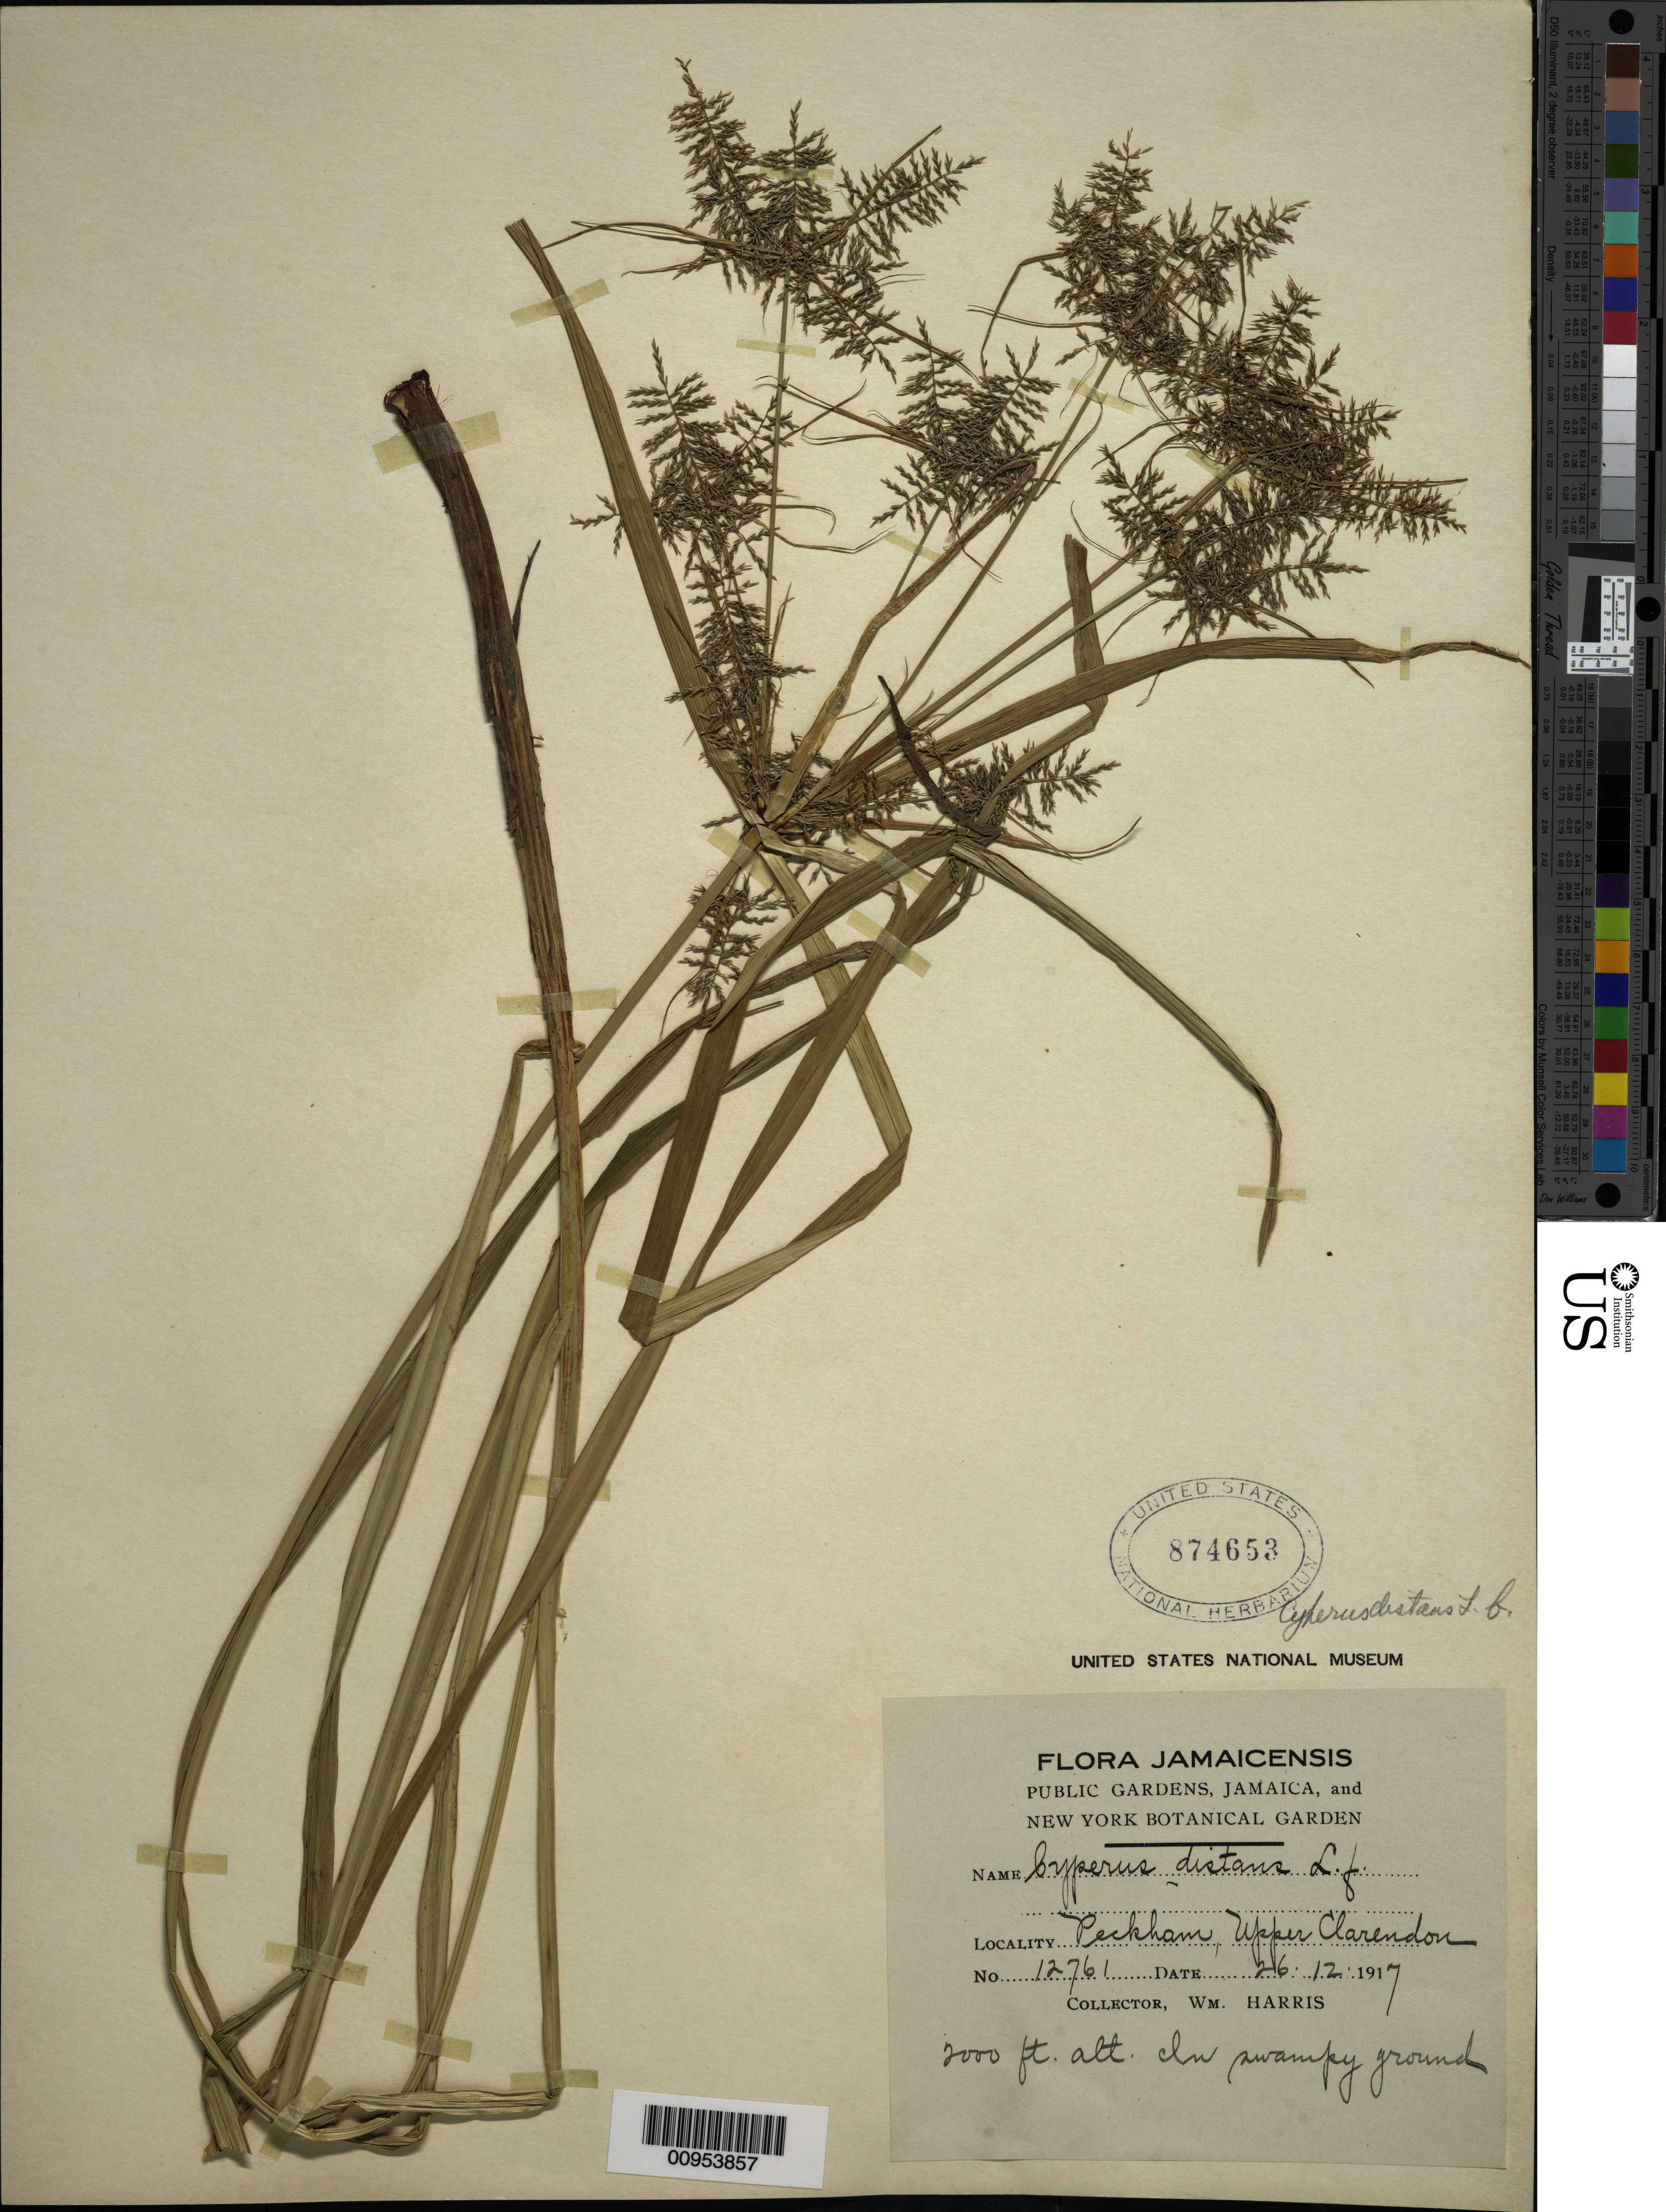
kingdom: Plantae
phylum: Tracheophyta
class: Liliopsida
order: Poales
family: Cyperaceae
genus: Cyperus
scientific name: Cyperus distans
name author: L. f.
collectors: W. H. Harris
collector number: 12761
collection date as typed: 26 Dec 1917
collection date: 1917-12-26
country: Jamaica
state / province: Clarendon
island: Jamaica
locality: Peckham, Upper Clarendon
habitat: In swampy ground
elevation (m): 61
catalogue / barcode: US 874653